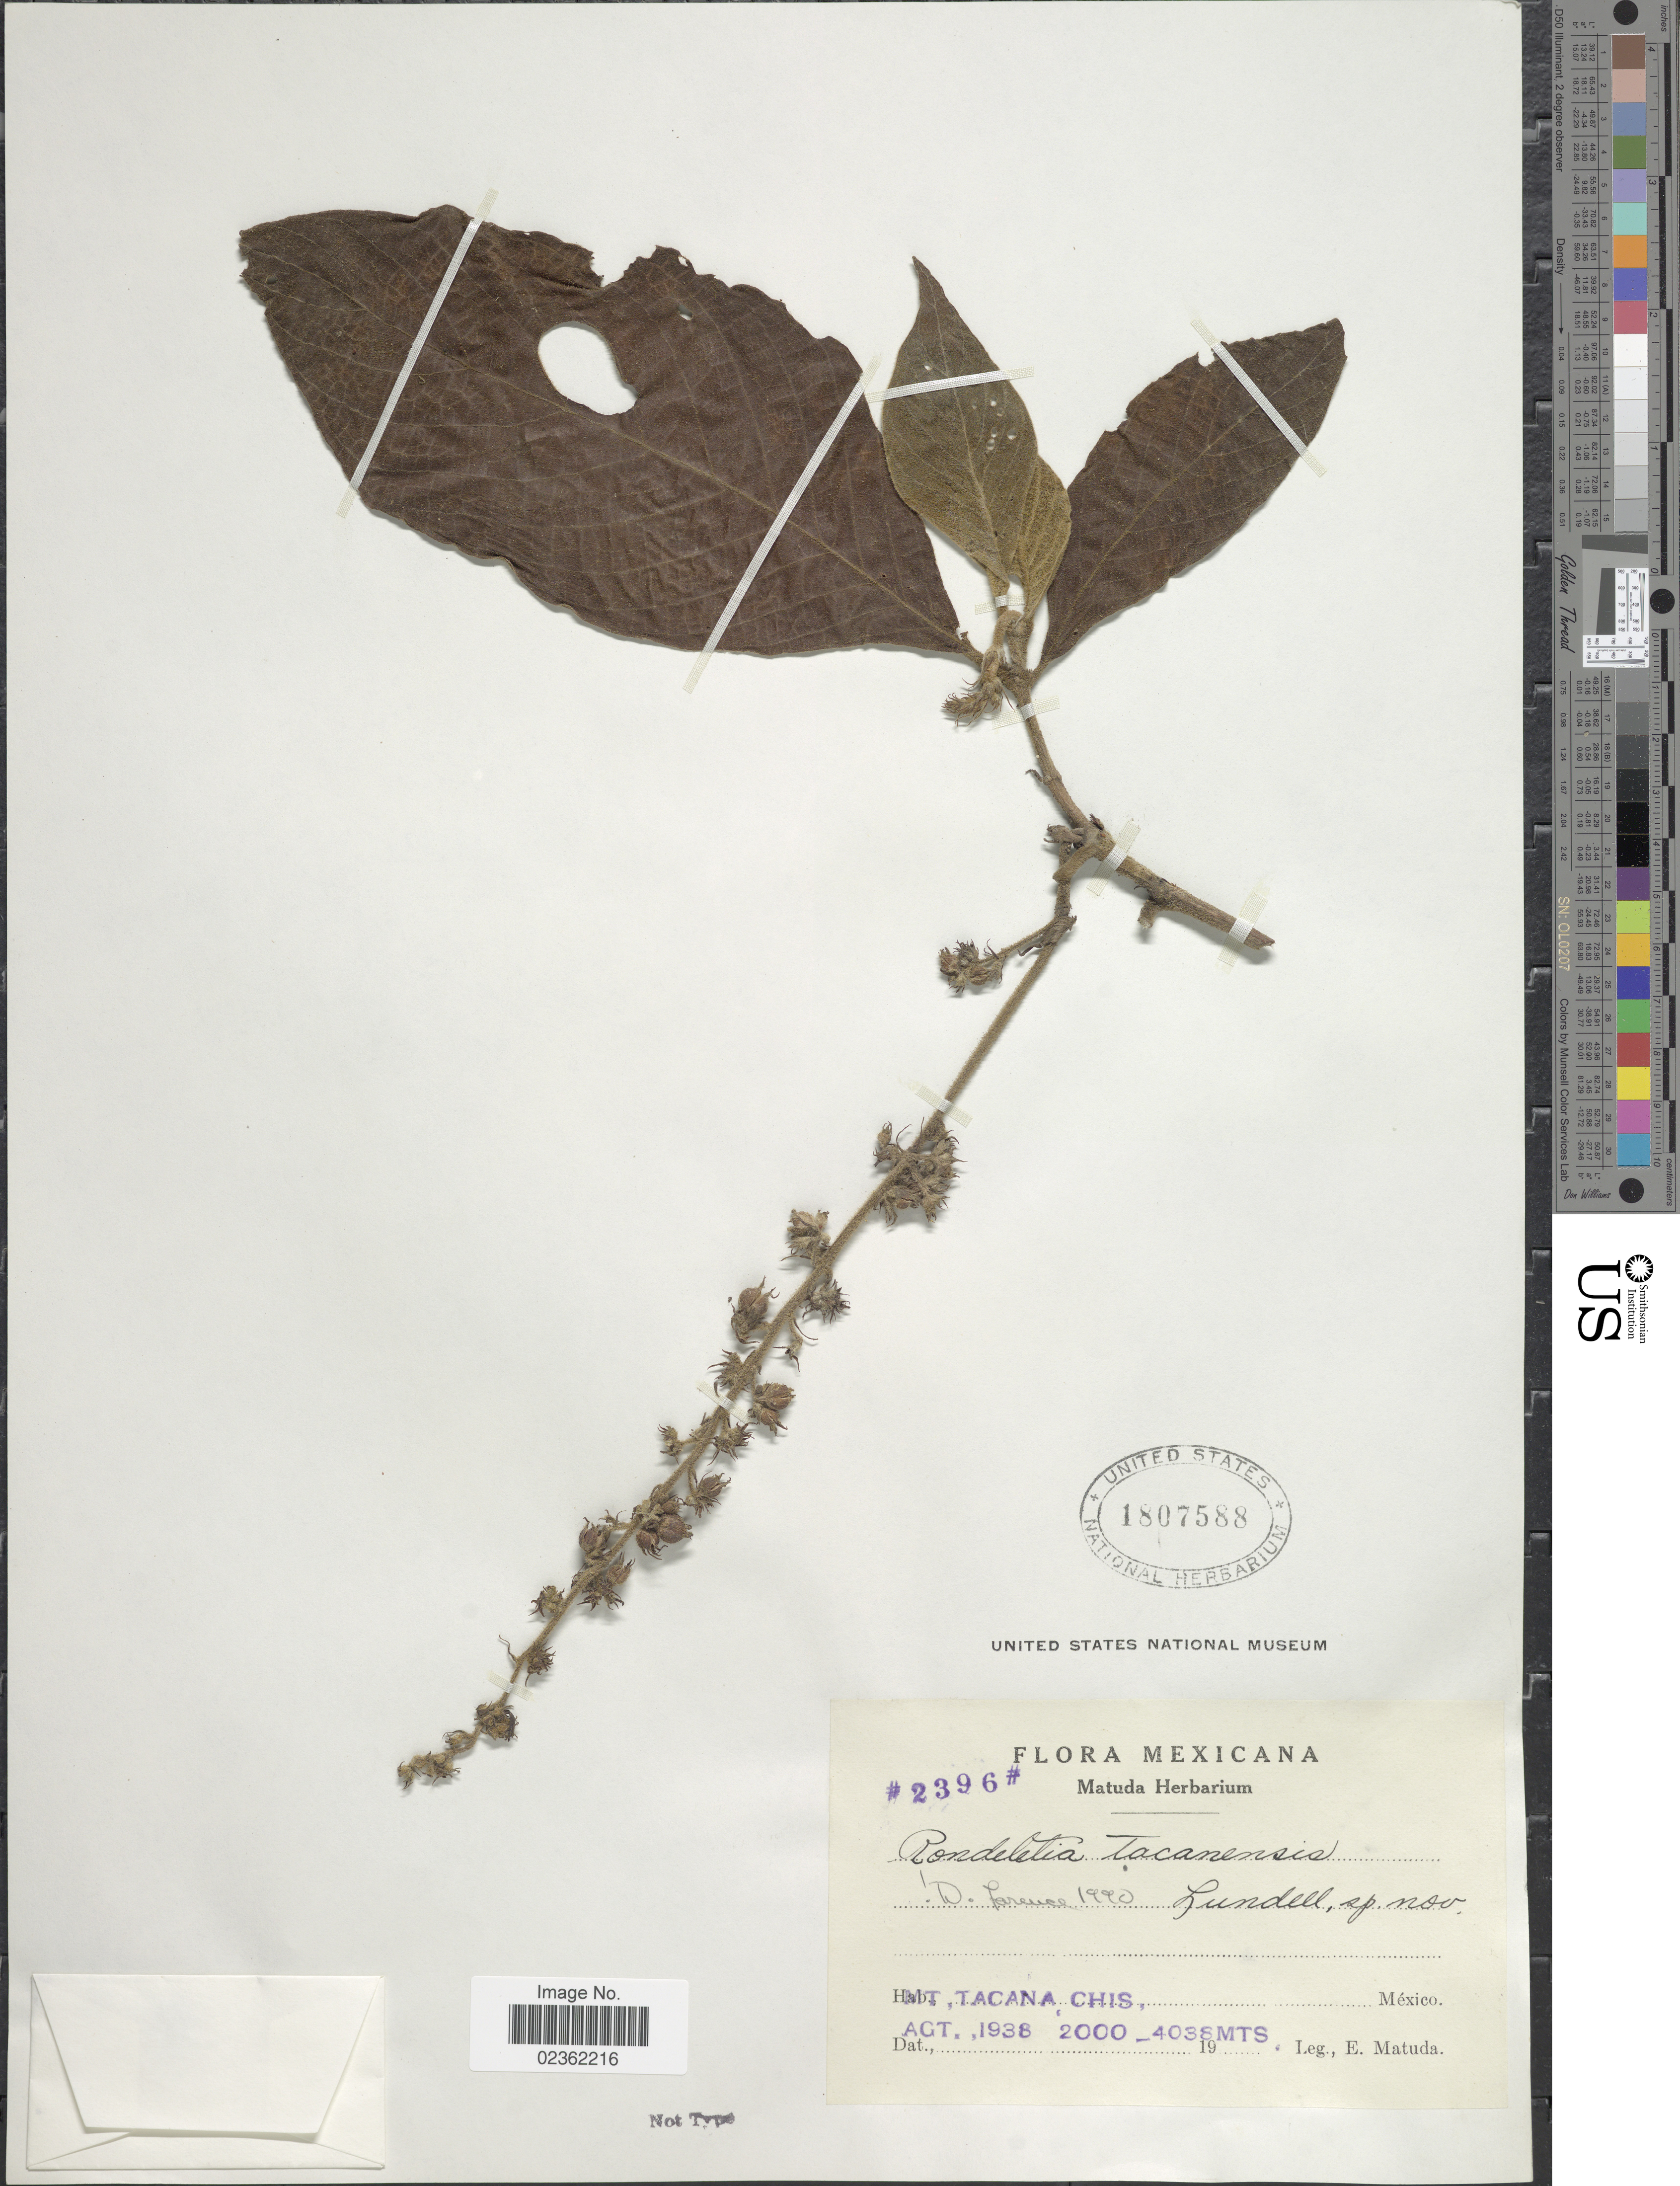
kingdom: Plantae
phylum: Tracheophyta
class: Magnoliopsida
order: Gentianales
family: Rubiaceae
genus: Rondeletia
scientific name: Rondeletia tacanensis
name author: Lundell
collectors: E. Matuda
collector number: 2396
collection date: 1938-08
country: Mexico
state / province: Chiapas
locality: Mt. Tacana.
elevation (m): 2000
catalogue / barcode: US 1807588